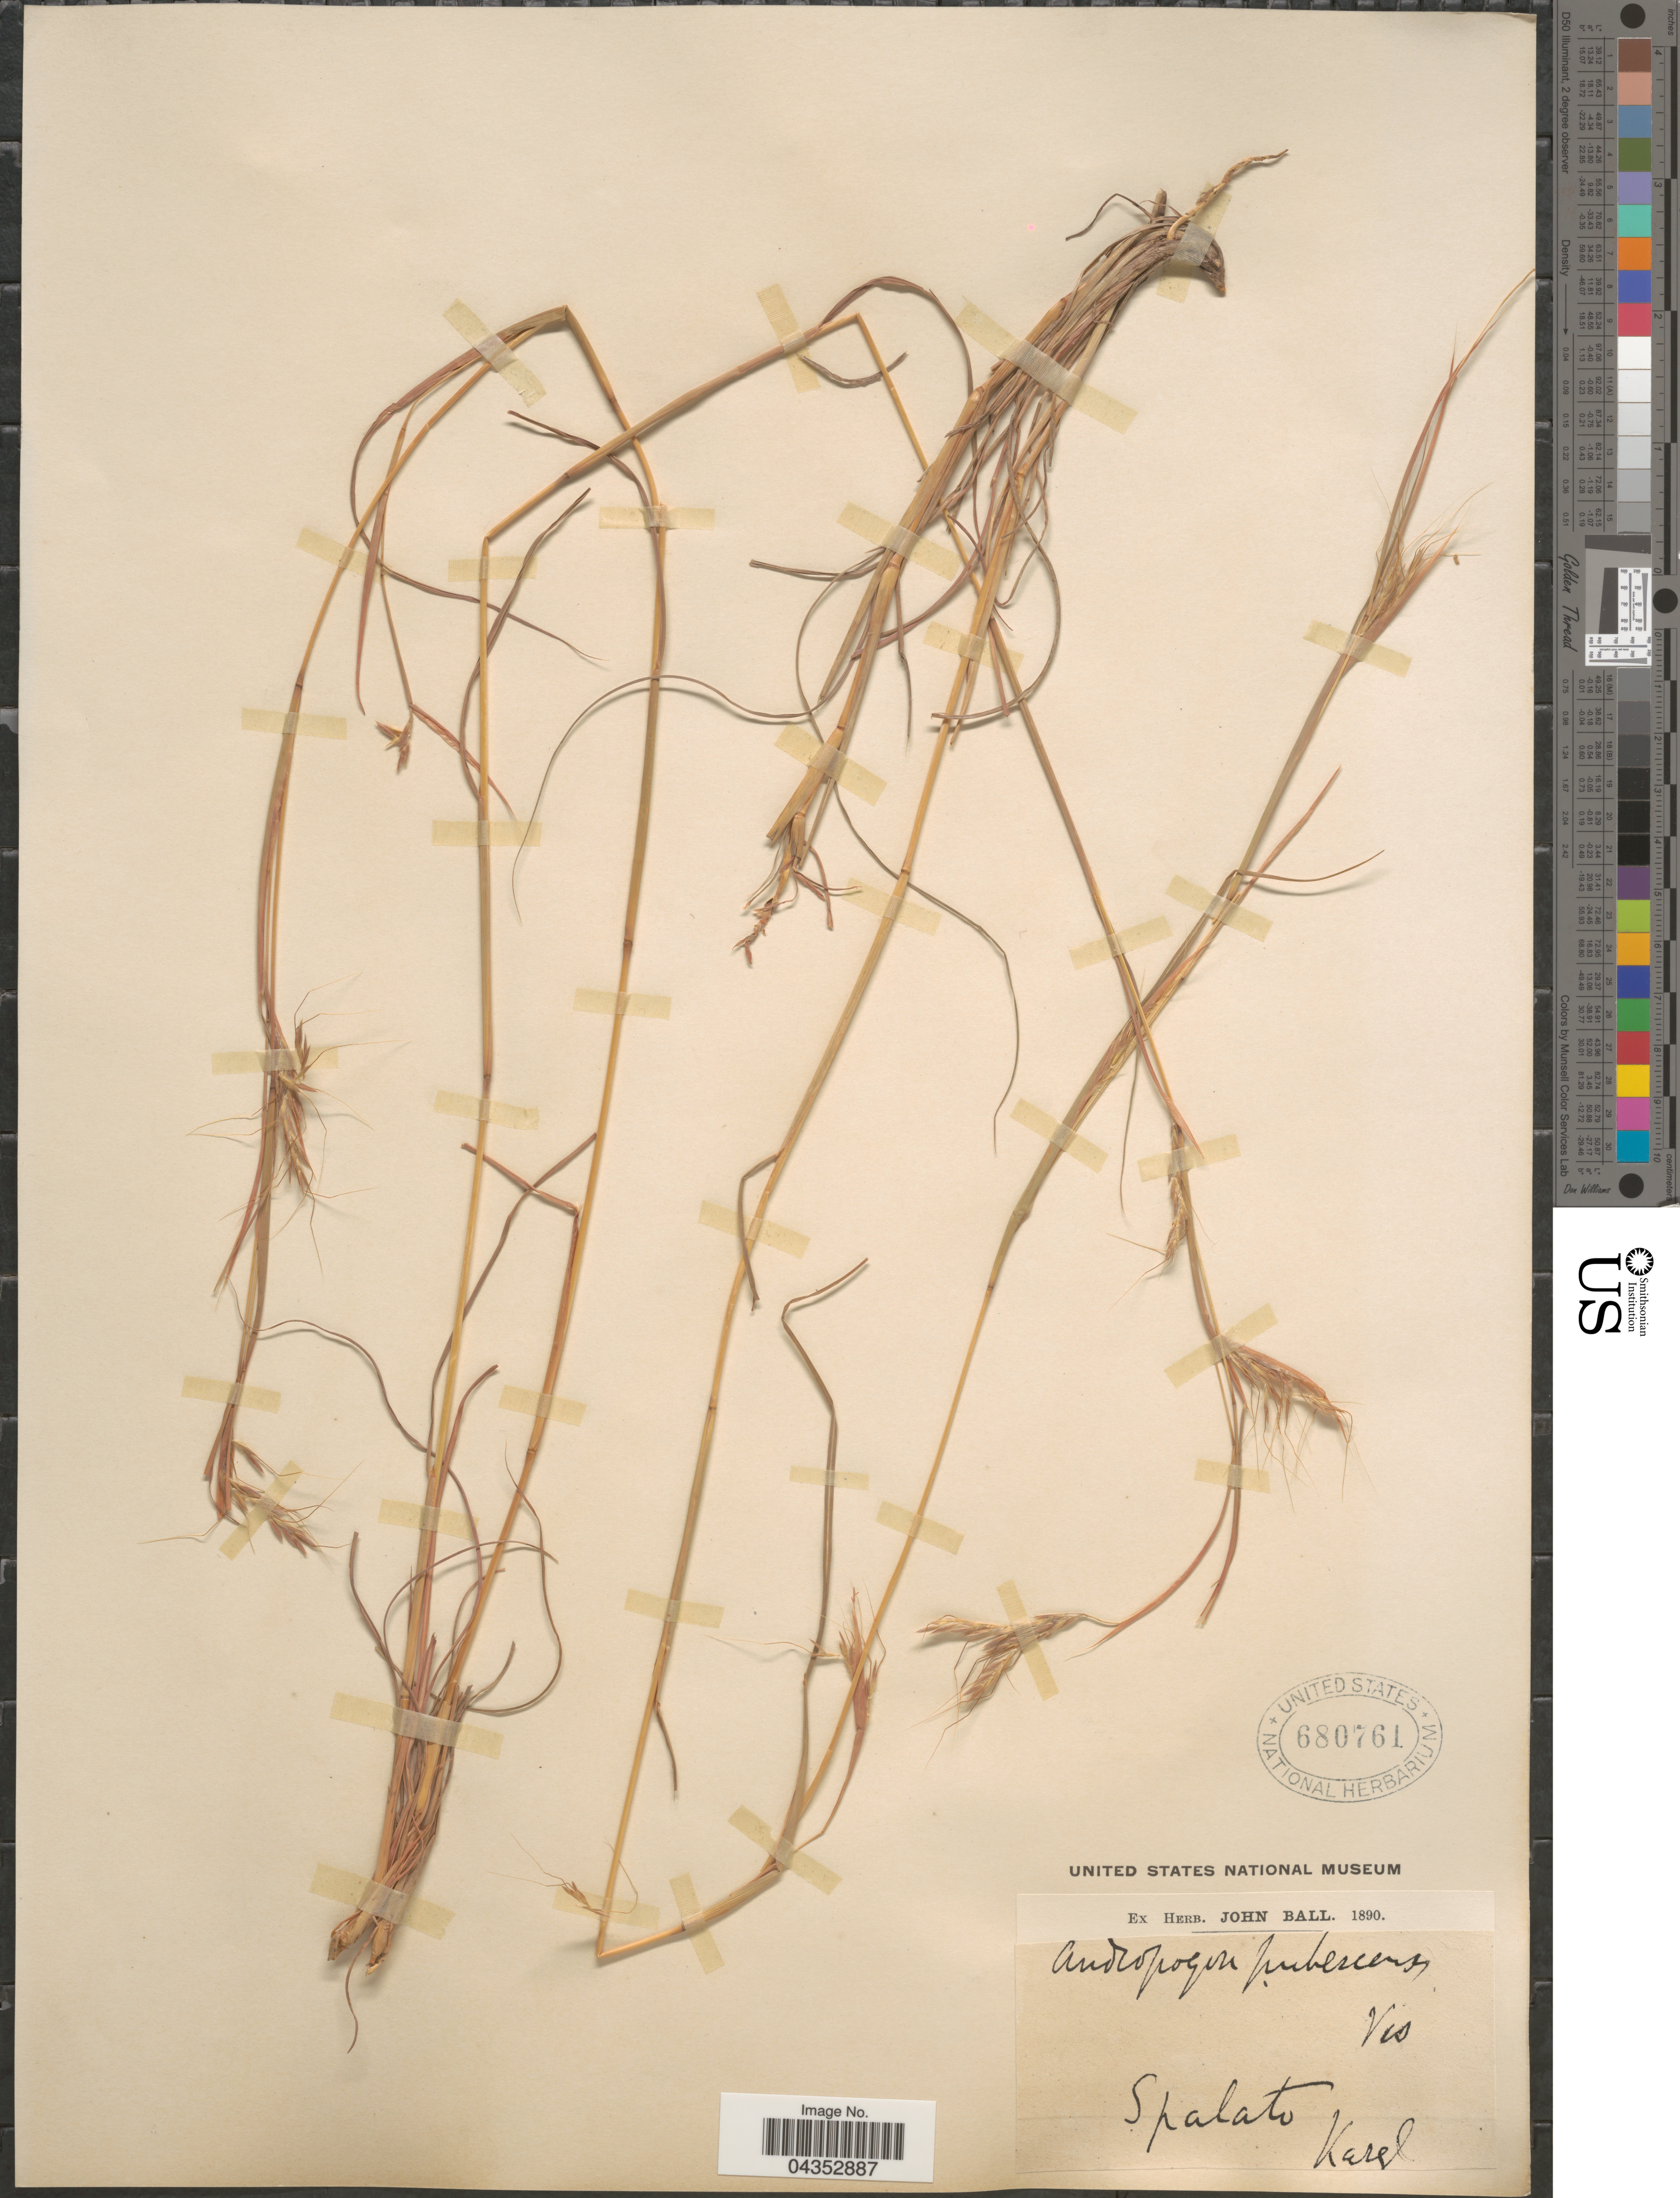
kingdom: Plantae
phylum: Tracheophyta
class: Liliopsida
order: Poales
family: Poaceae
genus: Hyparrhenia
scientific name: Hyparrhenia hirta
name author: (L.) Stapf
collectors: Karel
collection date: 1890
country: Croatia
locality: Spalato.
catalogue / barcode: US 680761